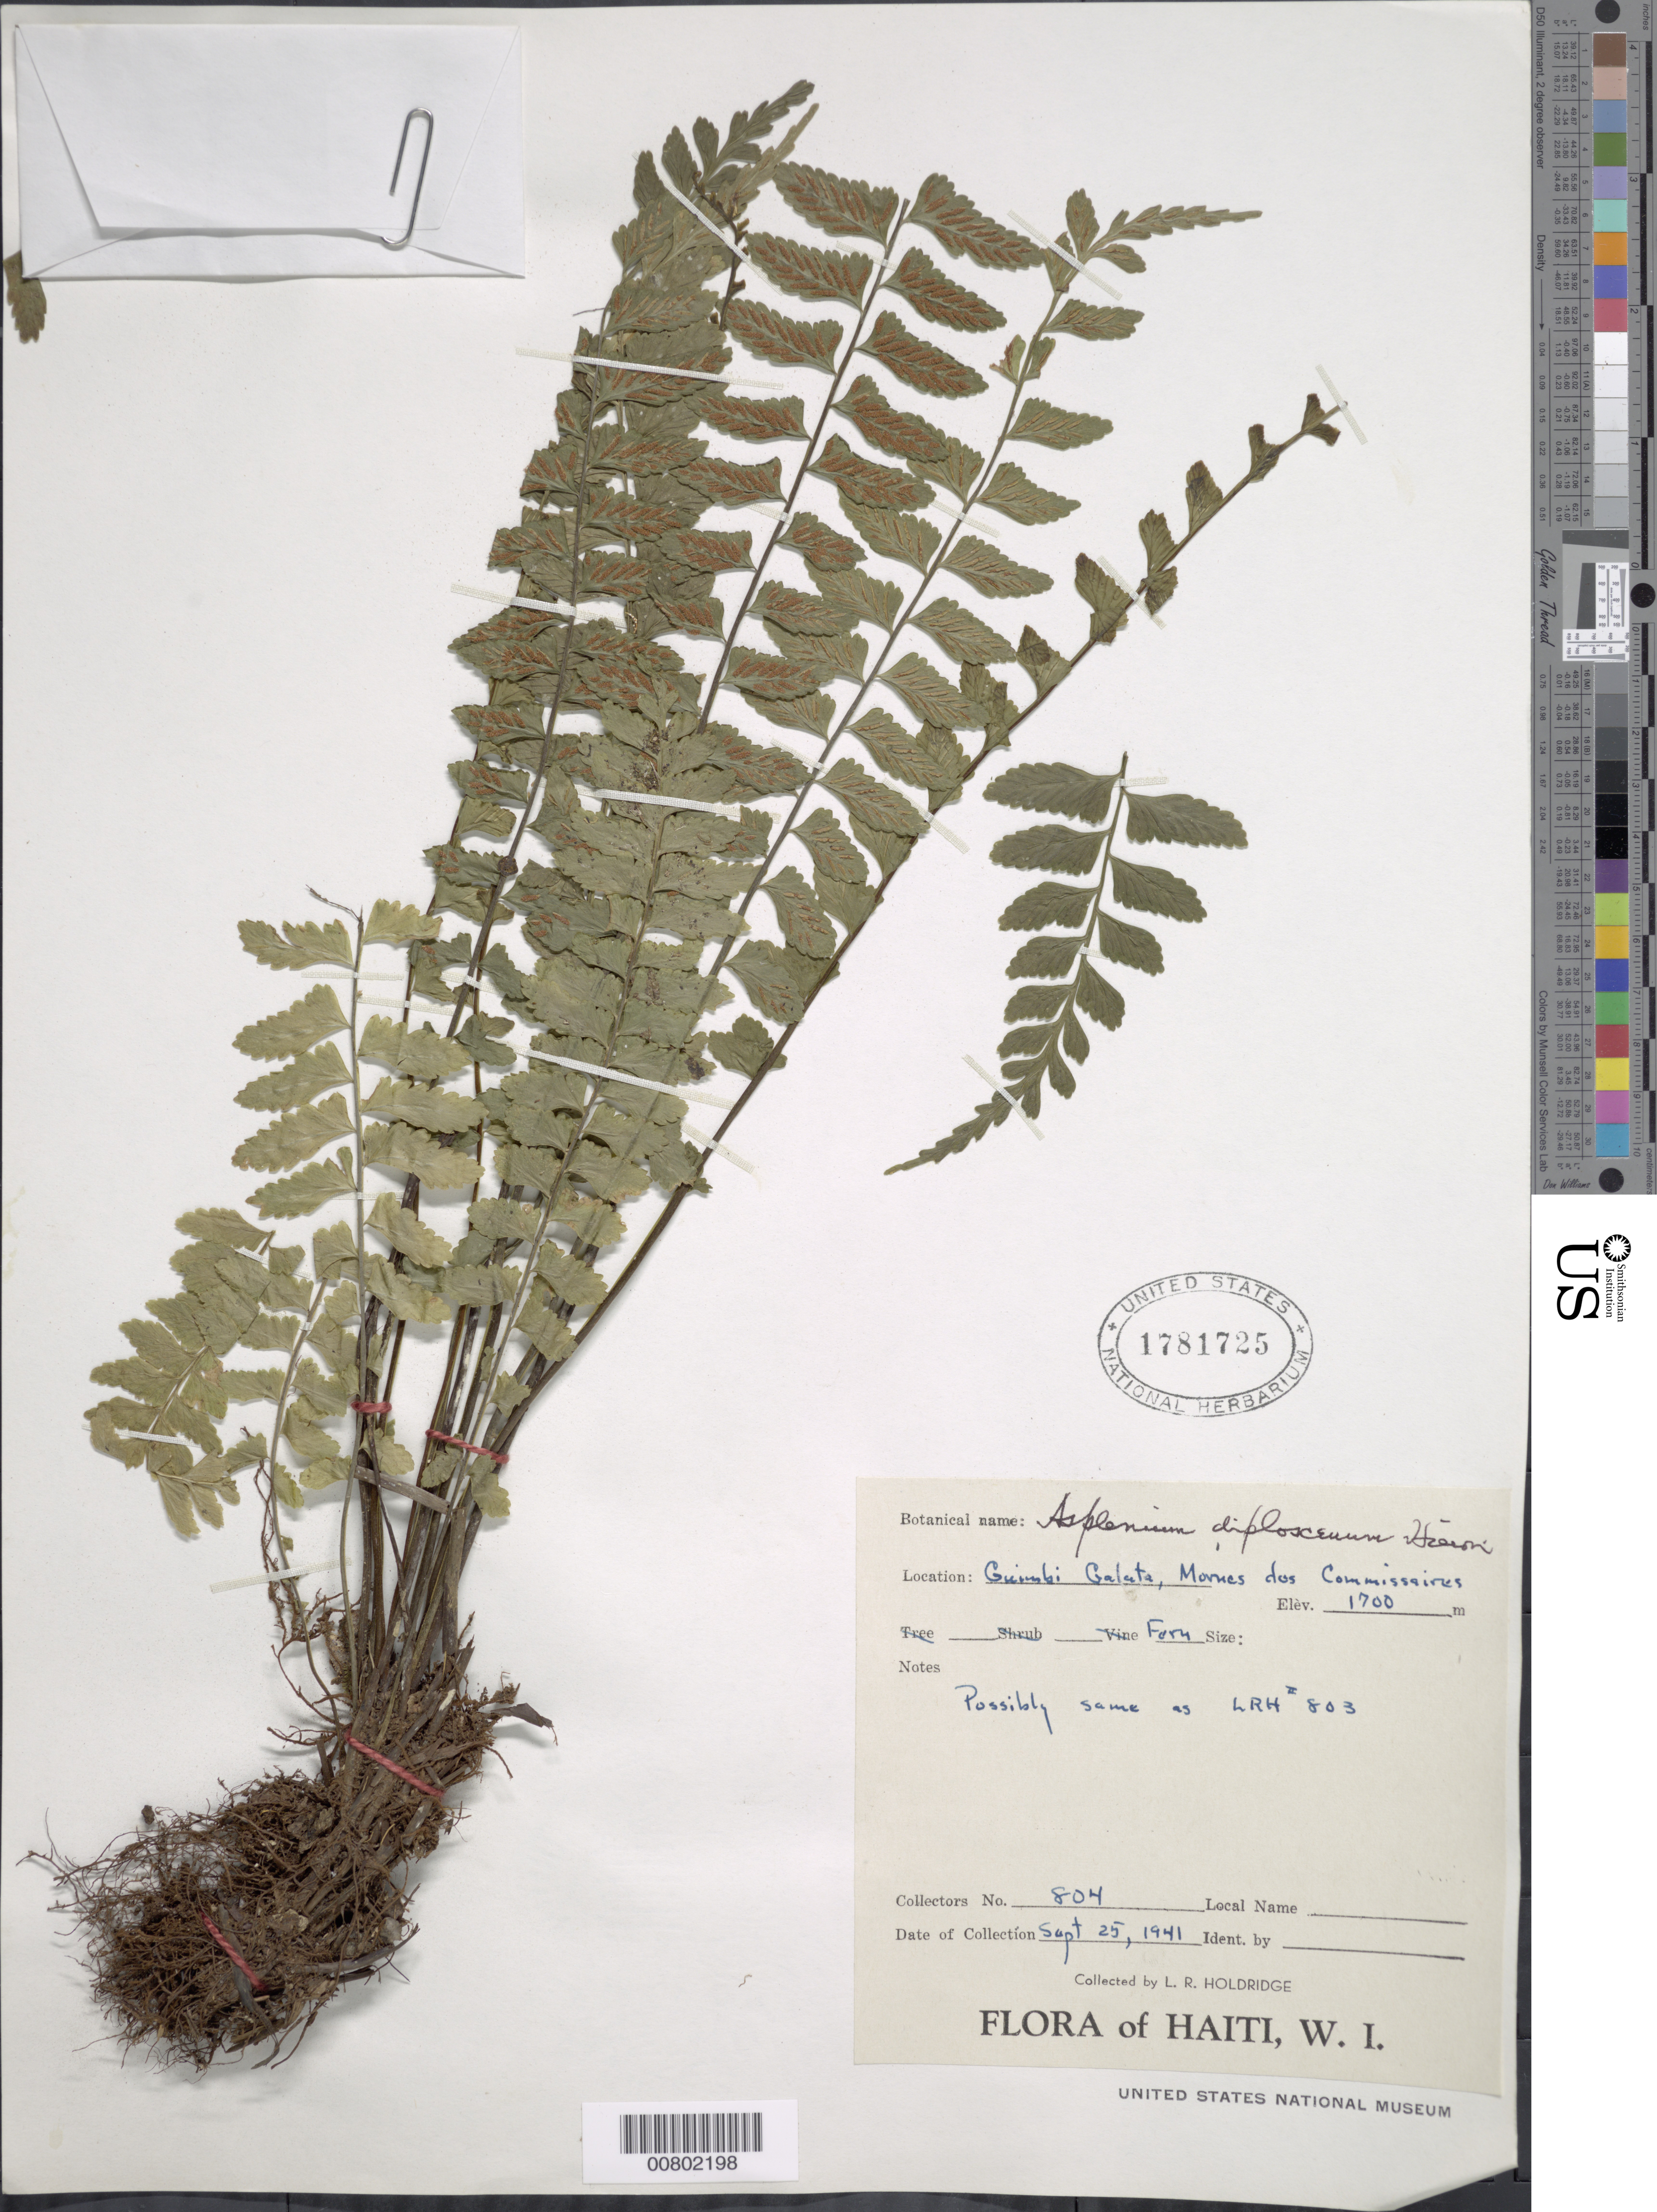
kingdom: Plantae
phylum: Tracheophyta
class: Polypodiopsida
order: Polypodiales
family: Aspleniaceae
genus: Asplenium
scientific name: Asplenium diplosceuum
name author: Hieron.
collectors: L. Holdridge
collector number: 804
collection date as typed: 25 Sep 1941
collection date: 1941-09-25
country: Haiti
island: Hispaniola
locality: Guimbi Galata, Mornes des Commissaires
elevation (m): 1700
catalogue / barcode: US 1781725